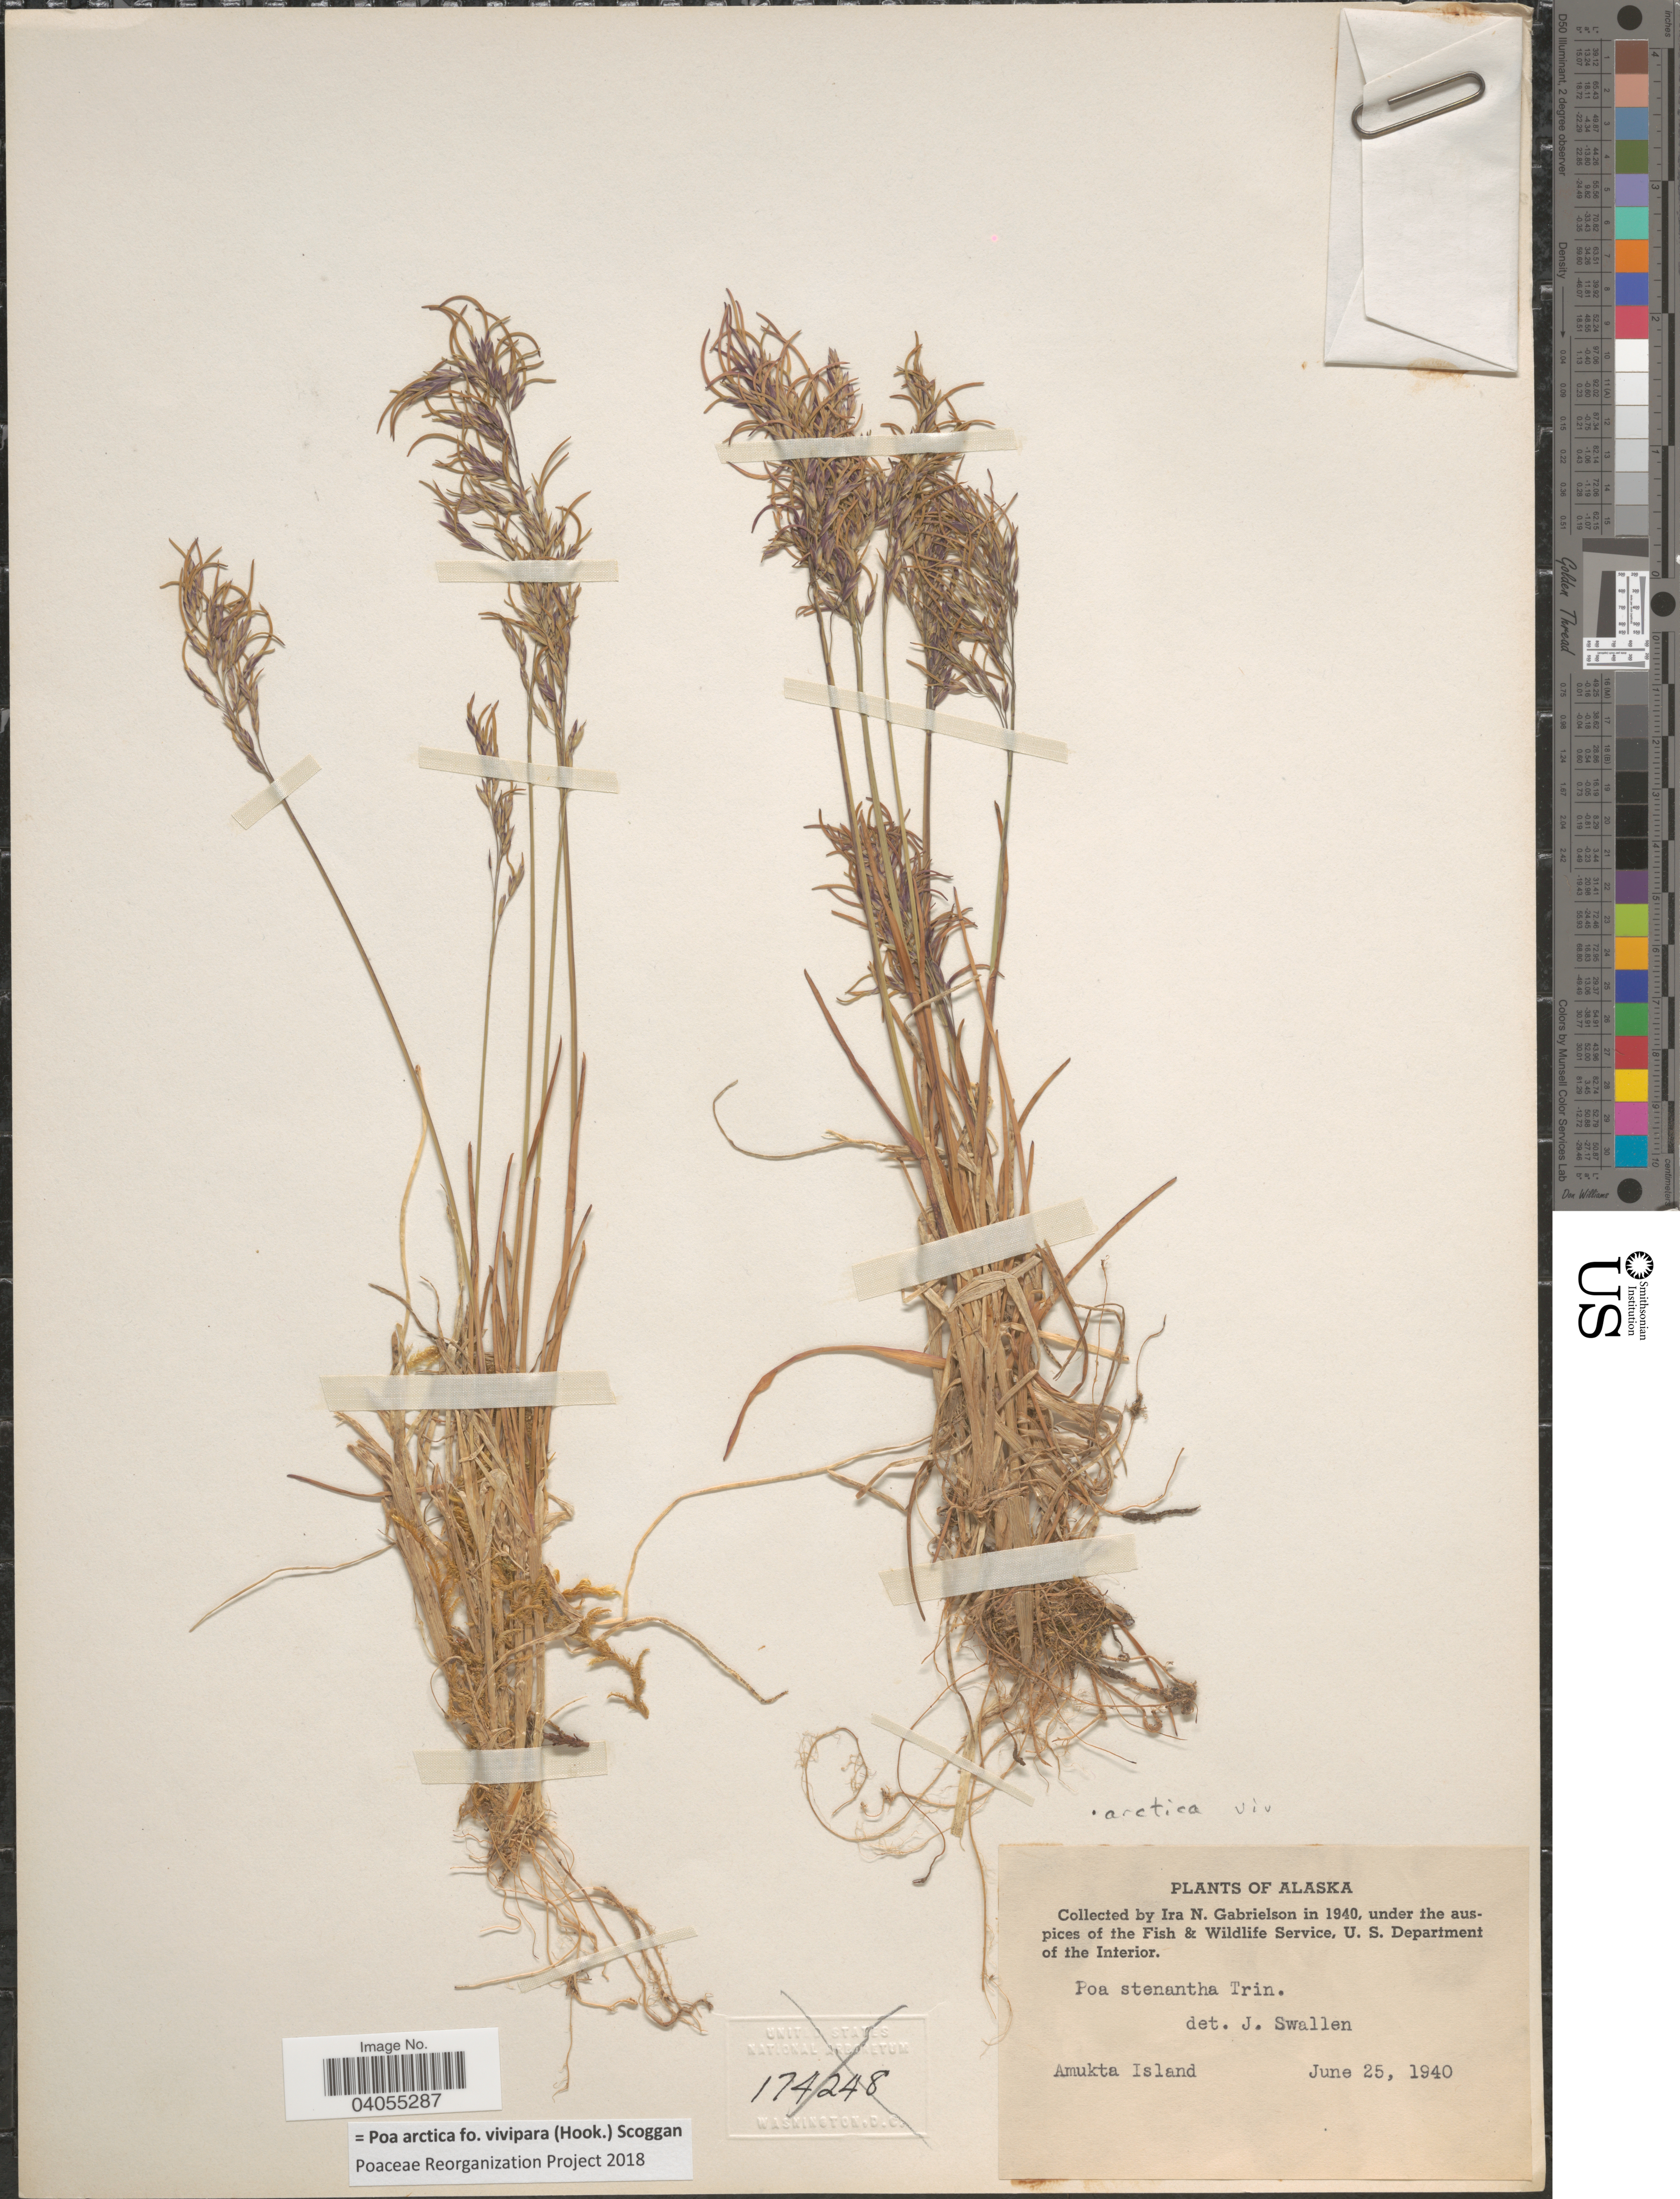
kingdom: Plantae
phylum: Tracheophyta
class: Liliopsida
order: Poales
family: Poaceae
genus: Poa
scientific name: Poa arctica f. vivipara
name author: (Hook.) Scoggan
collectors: I. Gabrielson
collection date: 1940-06-25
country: United States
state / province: Alaska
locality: Amukta Island.